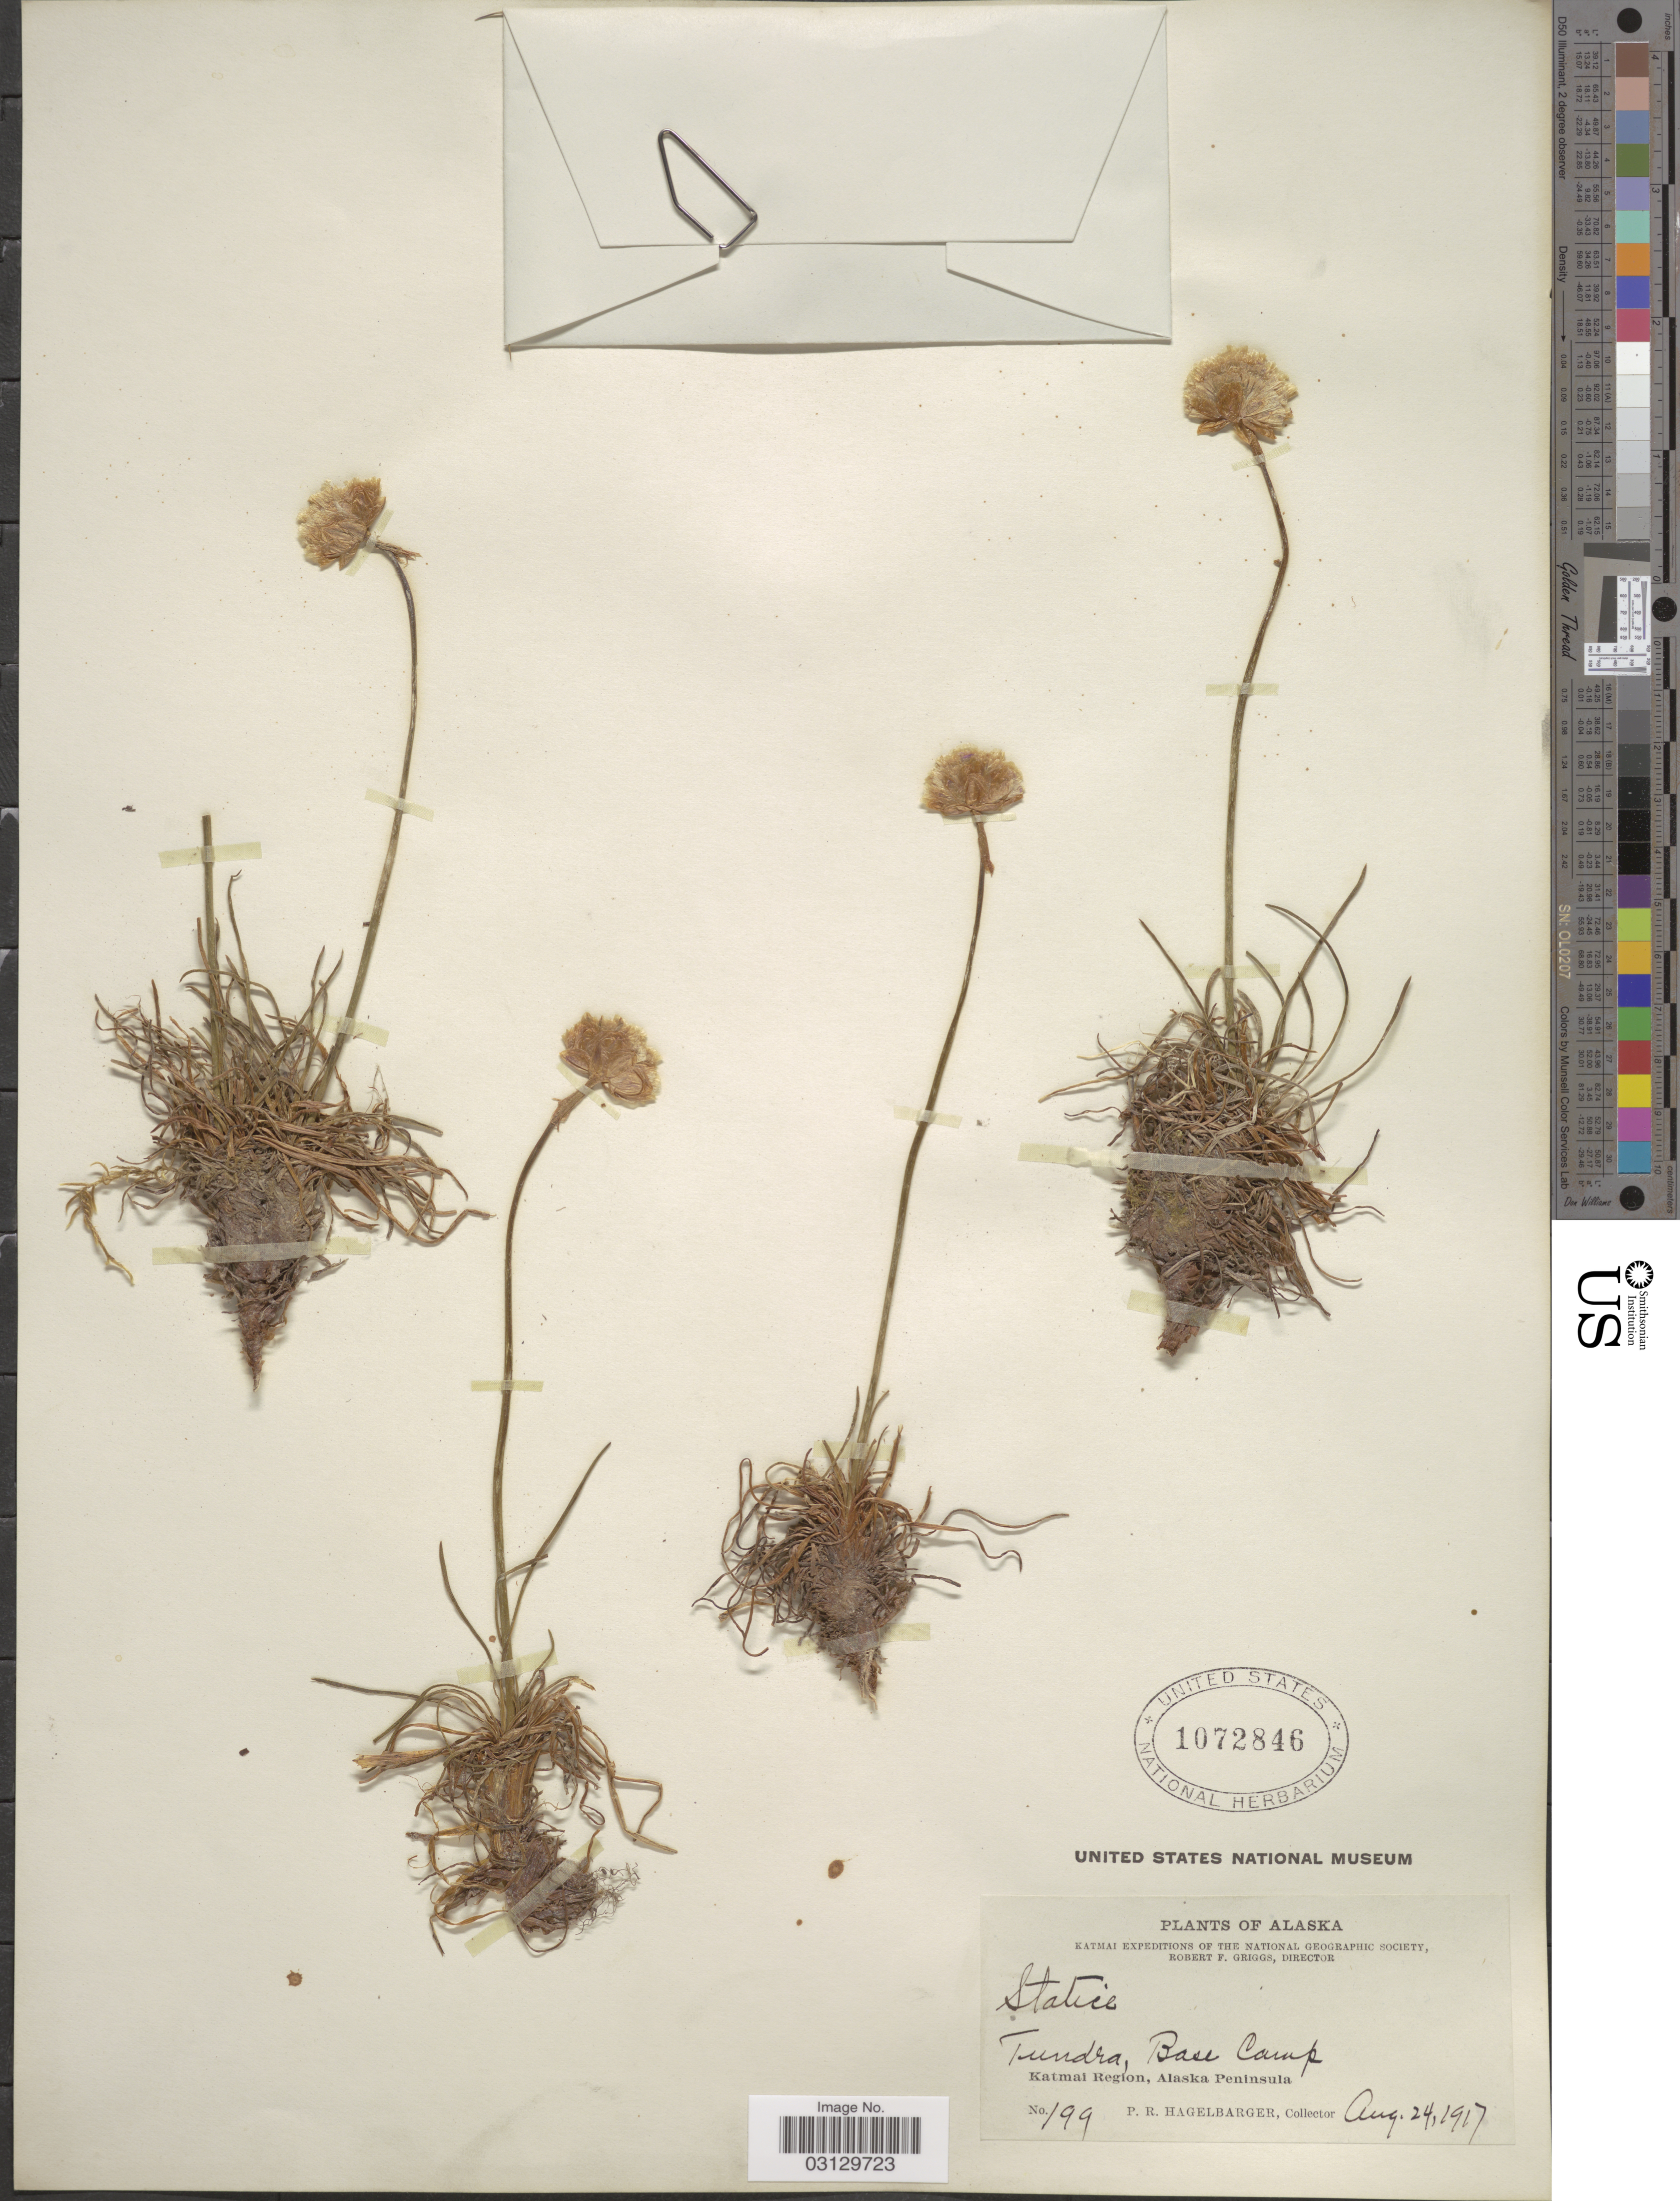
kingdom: Plantae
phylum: Tracheophyta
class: Magnoliopsida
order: Caryophyllales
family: Plumbaginaceae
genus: Armeria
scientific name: Armeria maritima subsp. sibirica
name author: (Turcz. ex Boiss.) Nyman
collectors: P. Hagelbarger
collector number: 199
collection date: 1917-08-24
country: United States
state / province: Alaska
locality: Tundra, Base Camp. Katmai Region, Alaska Peninsula.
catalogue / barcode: US 1072846